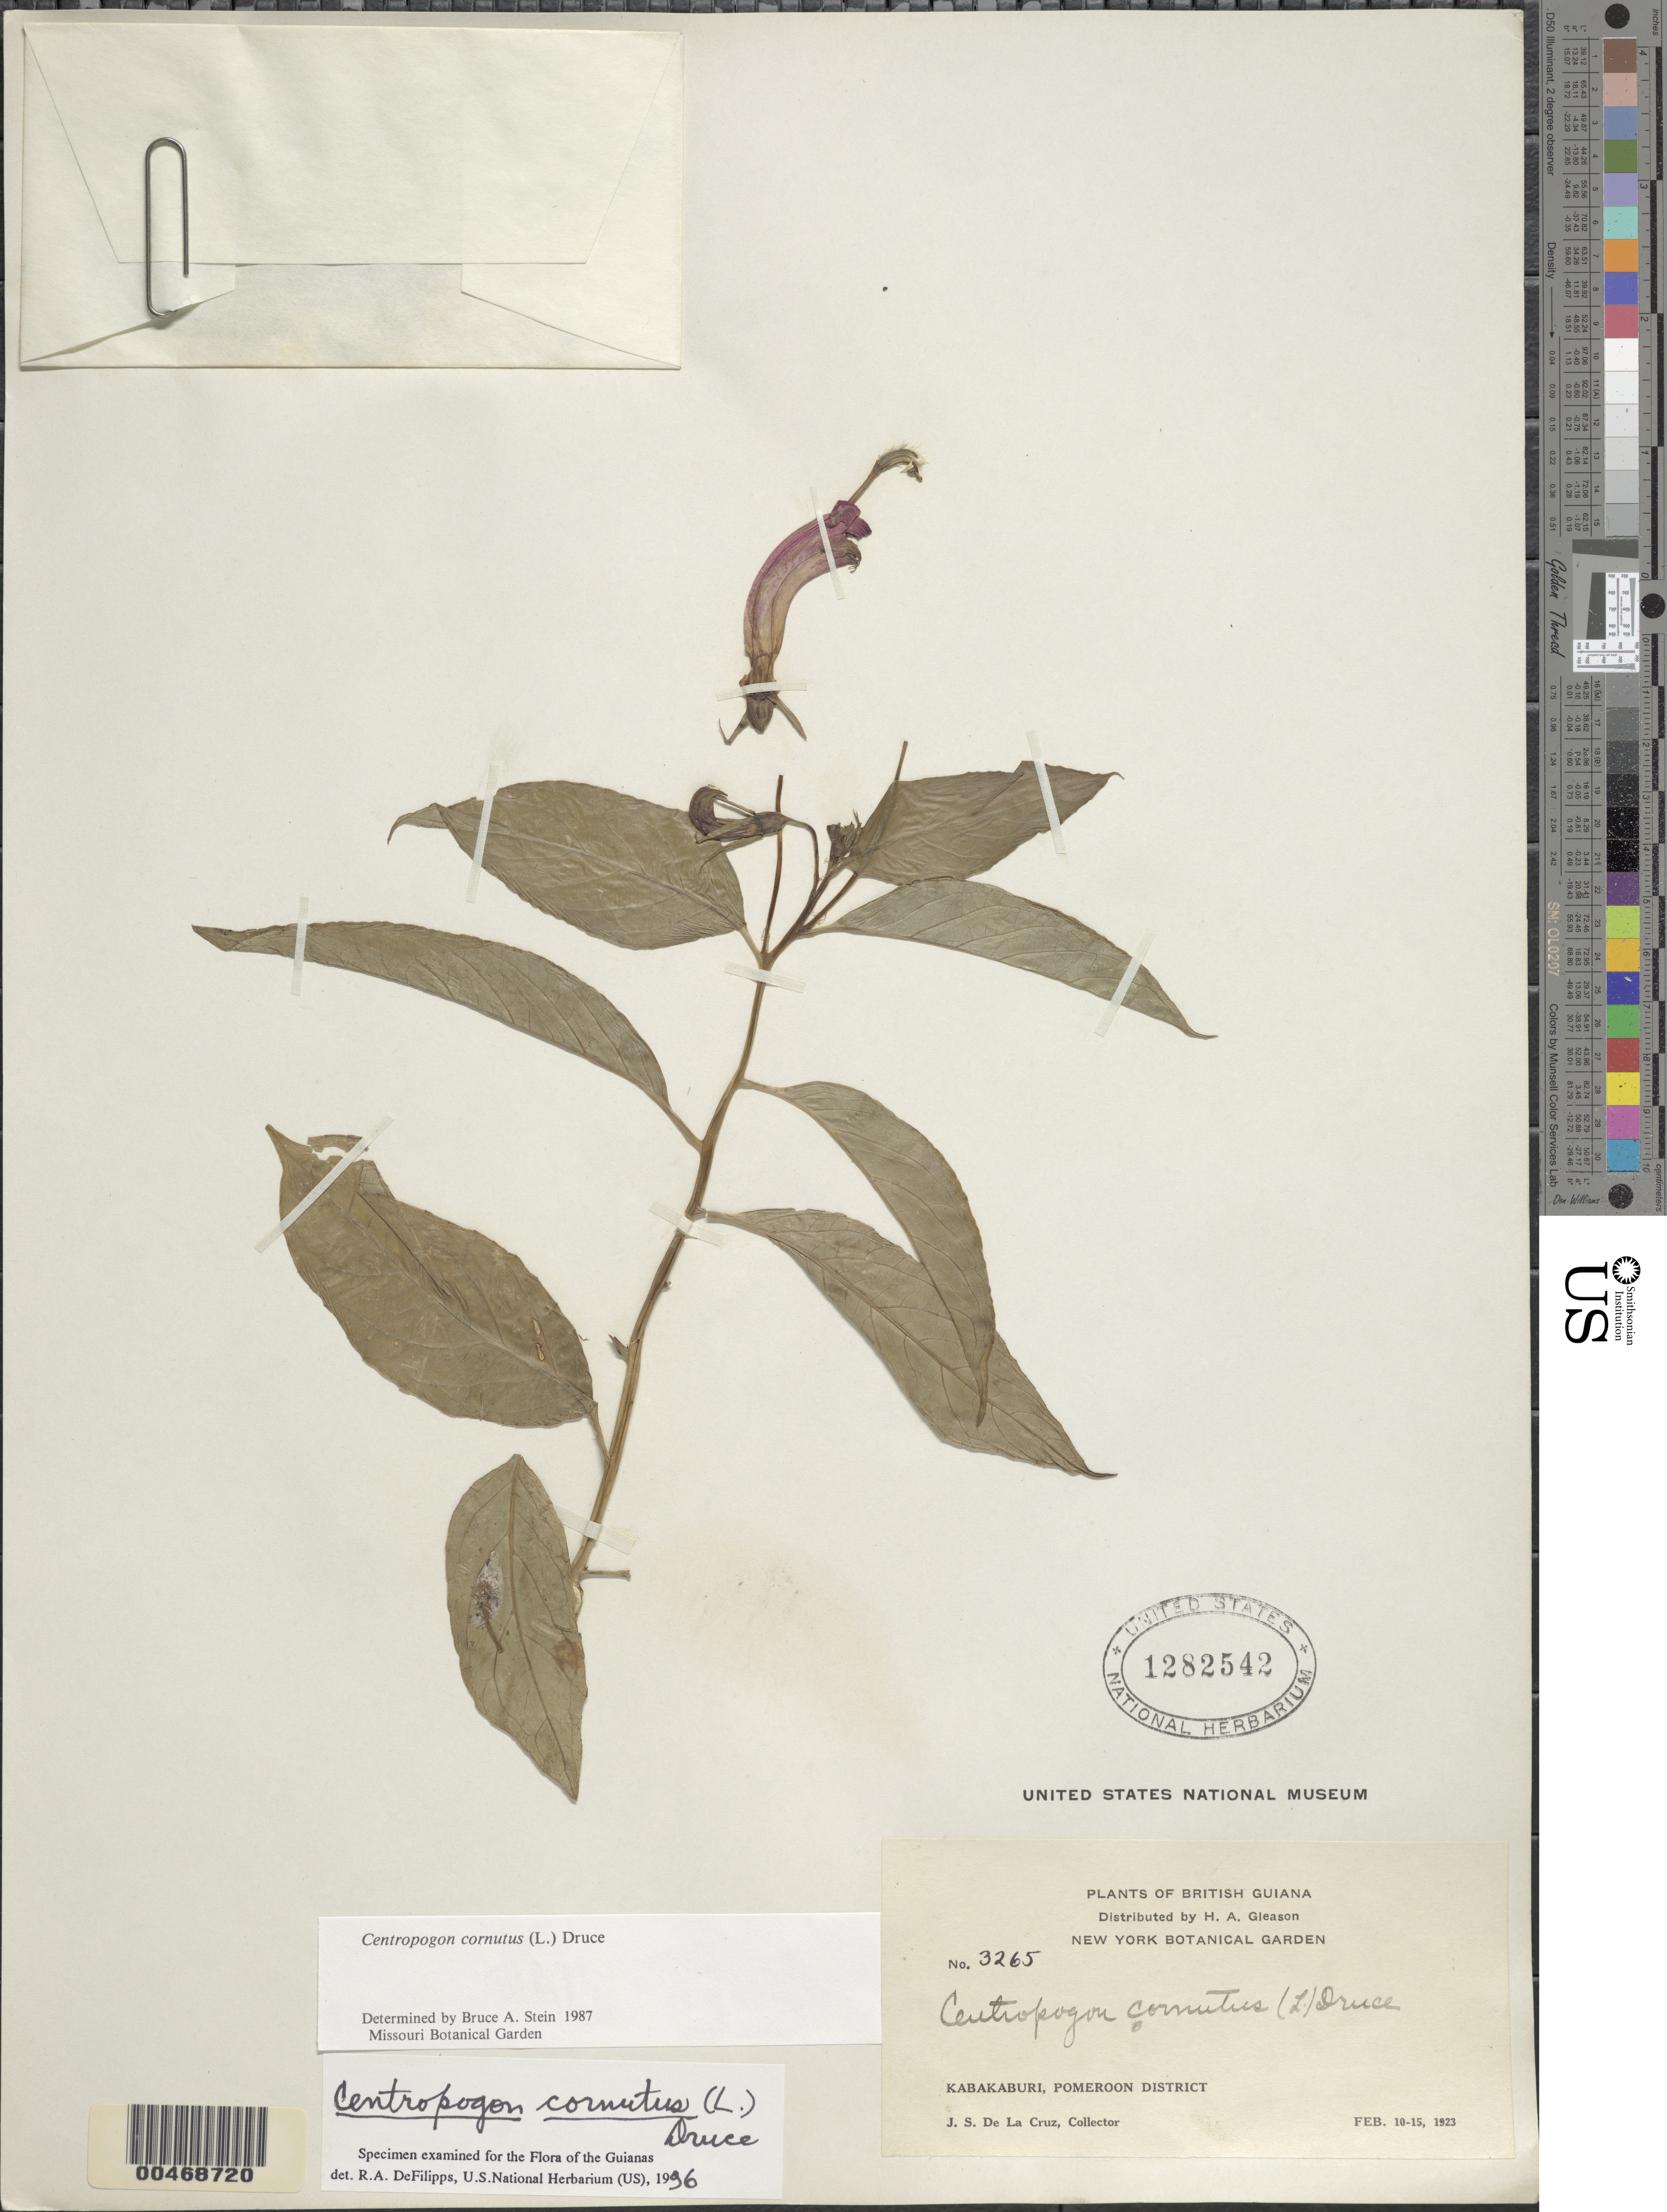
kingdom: Plantae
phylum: Tracheophyta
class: Magnoliopsida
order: Asterales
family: Campanulaceae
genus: Centropogon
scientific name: Centropogon cornutus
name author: (L.) Druce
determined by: DeFilipps, R. A.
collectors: J. S. de la Cruz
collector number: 3265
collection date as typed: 10-Feb-23 to 15-Feb-23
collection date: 1923-02-10/1923-02-15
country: Guyana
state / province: Pomeroon-Supenaam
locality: Kabakaburi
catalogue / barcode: US 1282542